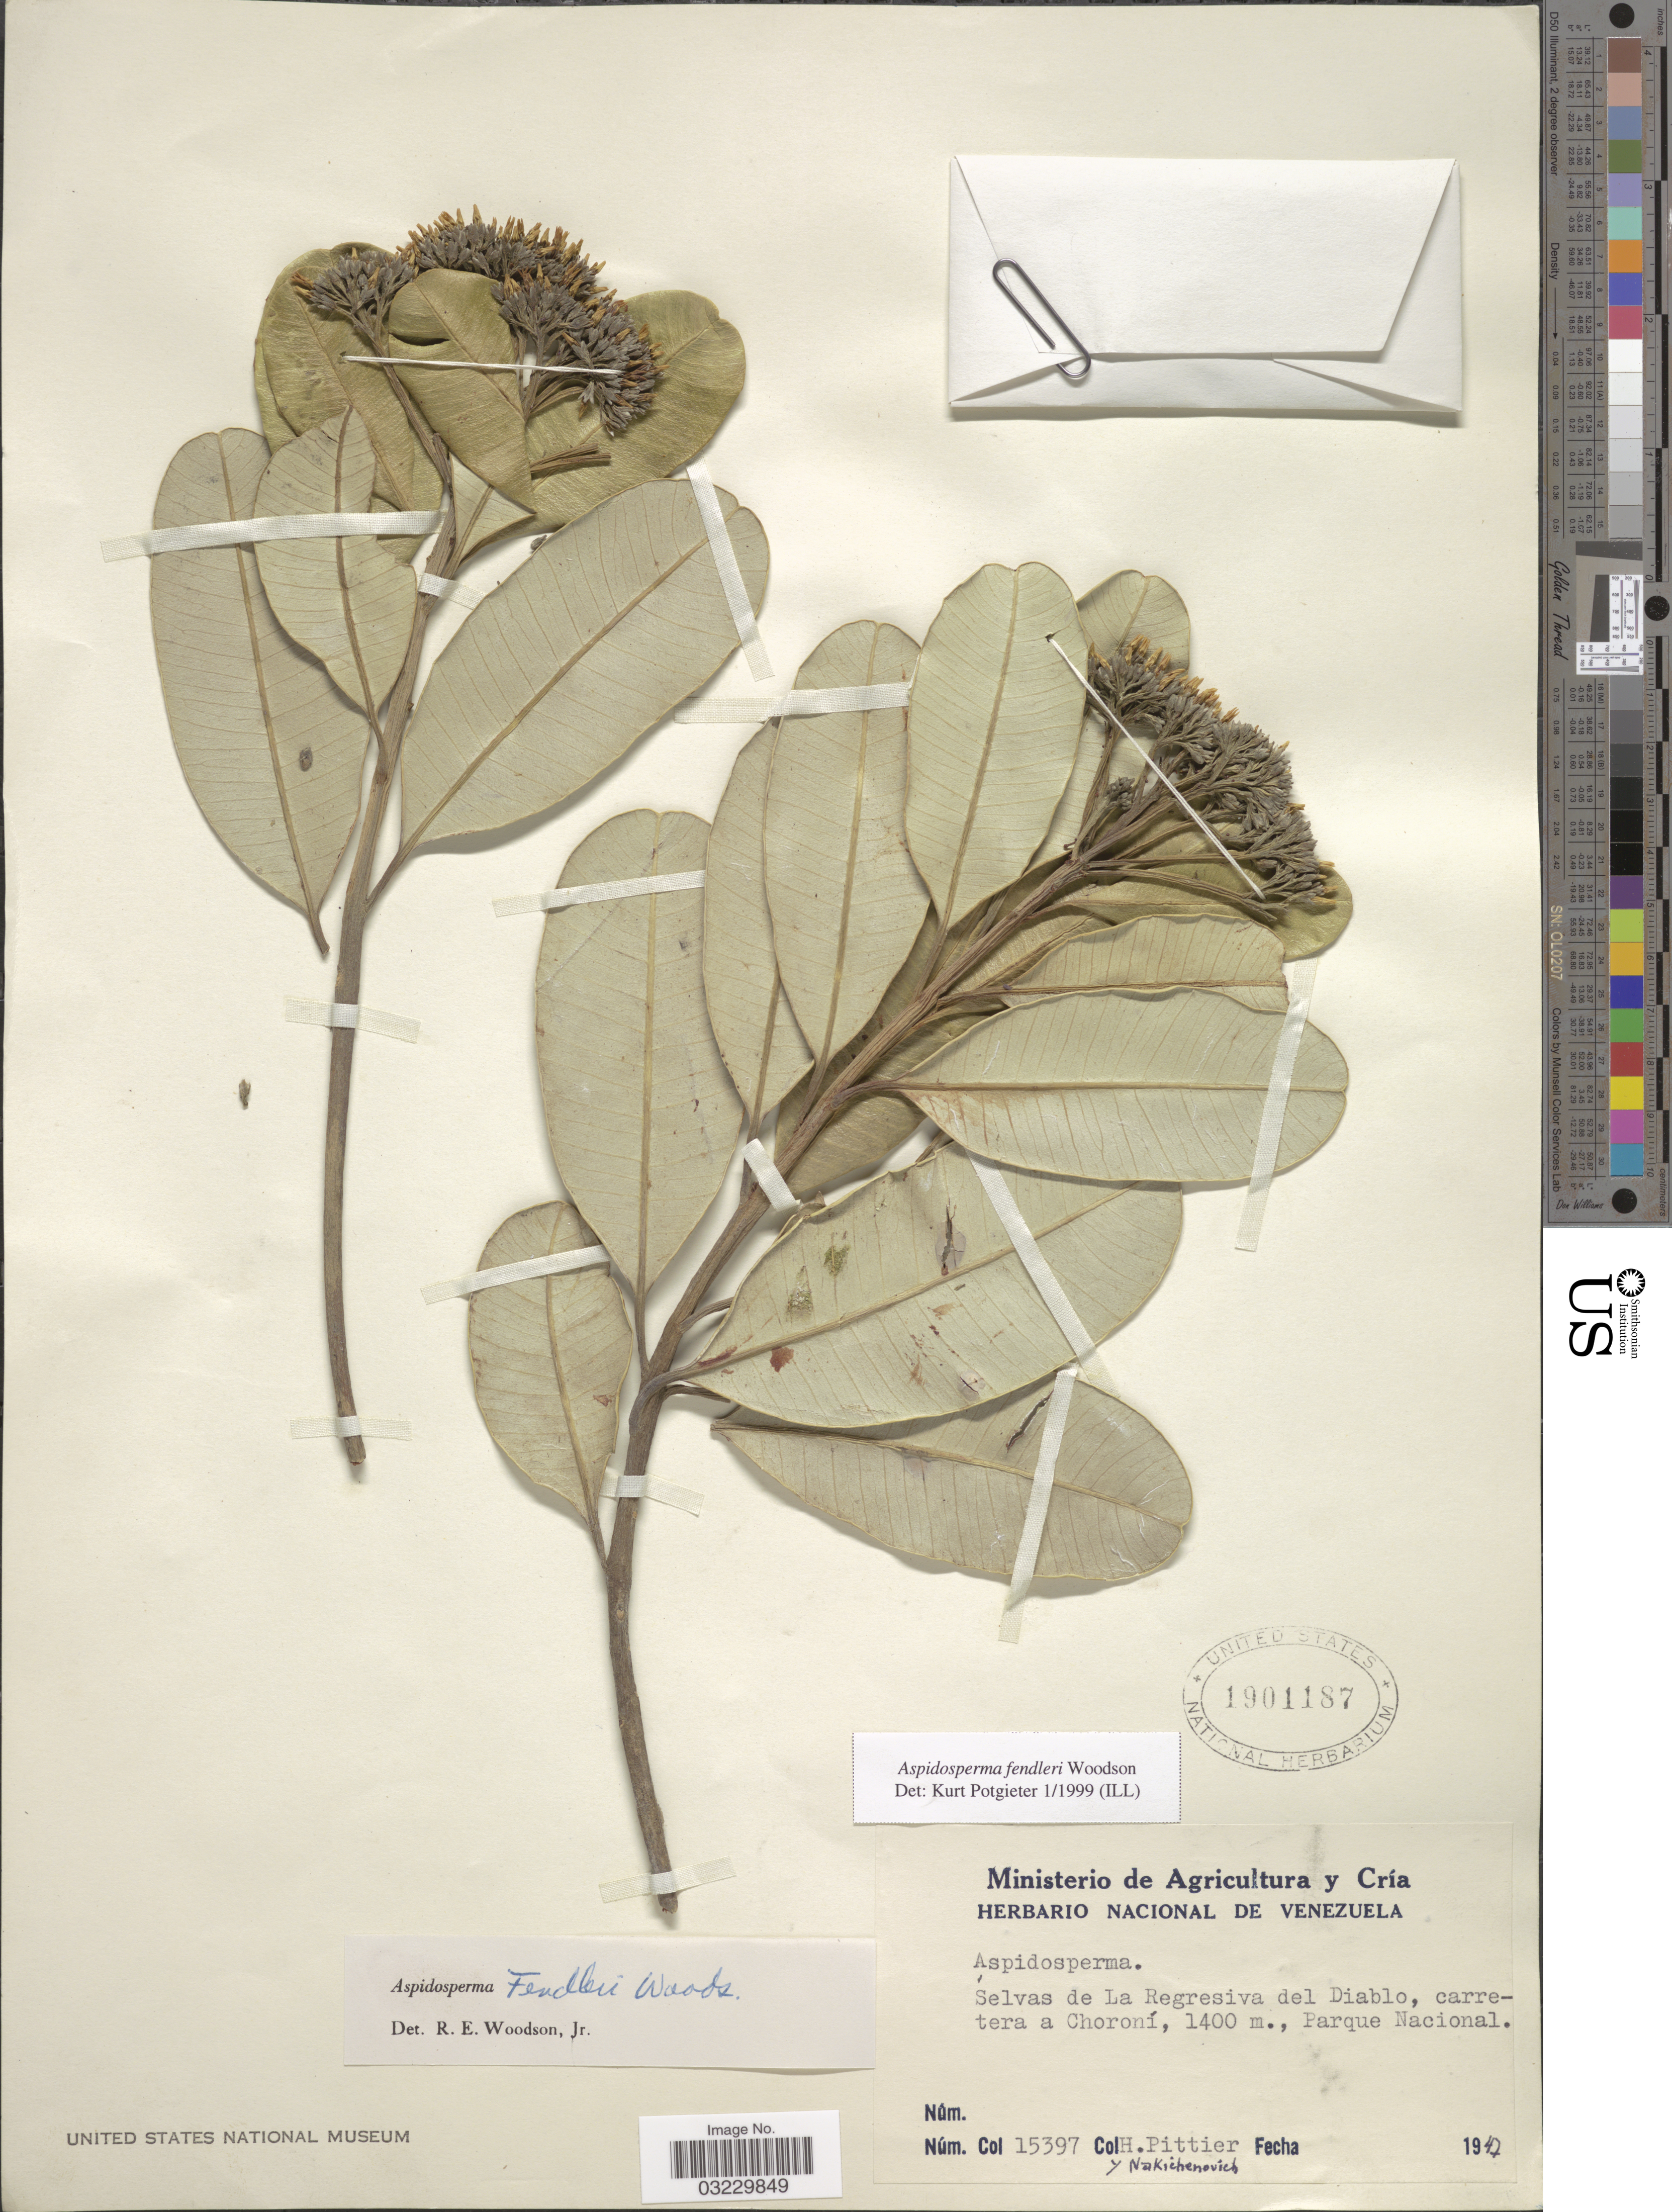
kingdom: Plantae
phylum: Tracheophyta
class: Magnoliopsida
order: Gentianales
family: Apocynaceae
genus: Aspidosperma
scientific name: Aspidosperma fendleri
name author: Woodson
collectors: H. F. Pittier & Nakichenovich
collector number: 15397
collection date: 1947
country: Venezuela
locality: Selvas de La Regresiva del Diablo, carretera a Choroní, Parque Nacional.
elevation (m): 1400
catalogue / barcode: US 1901187